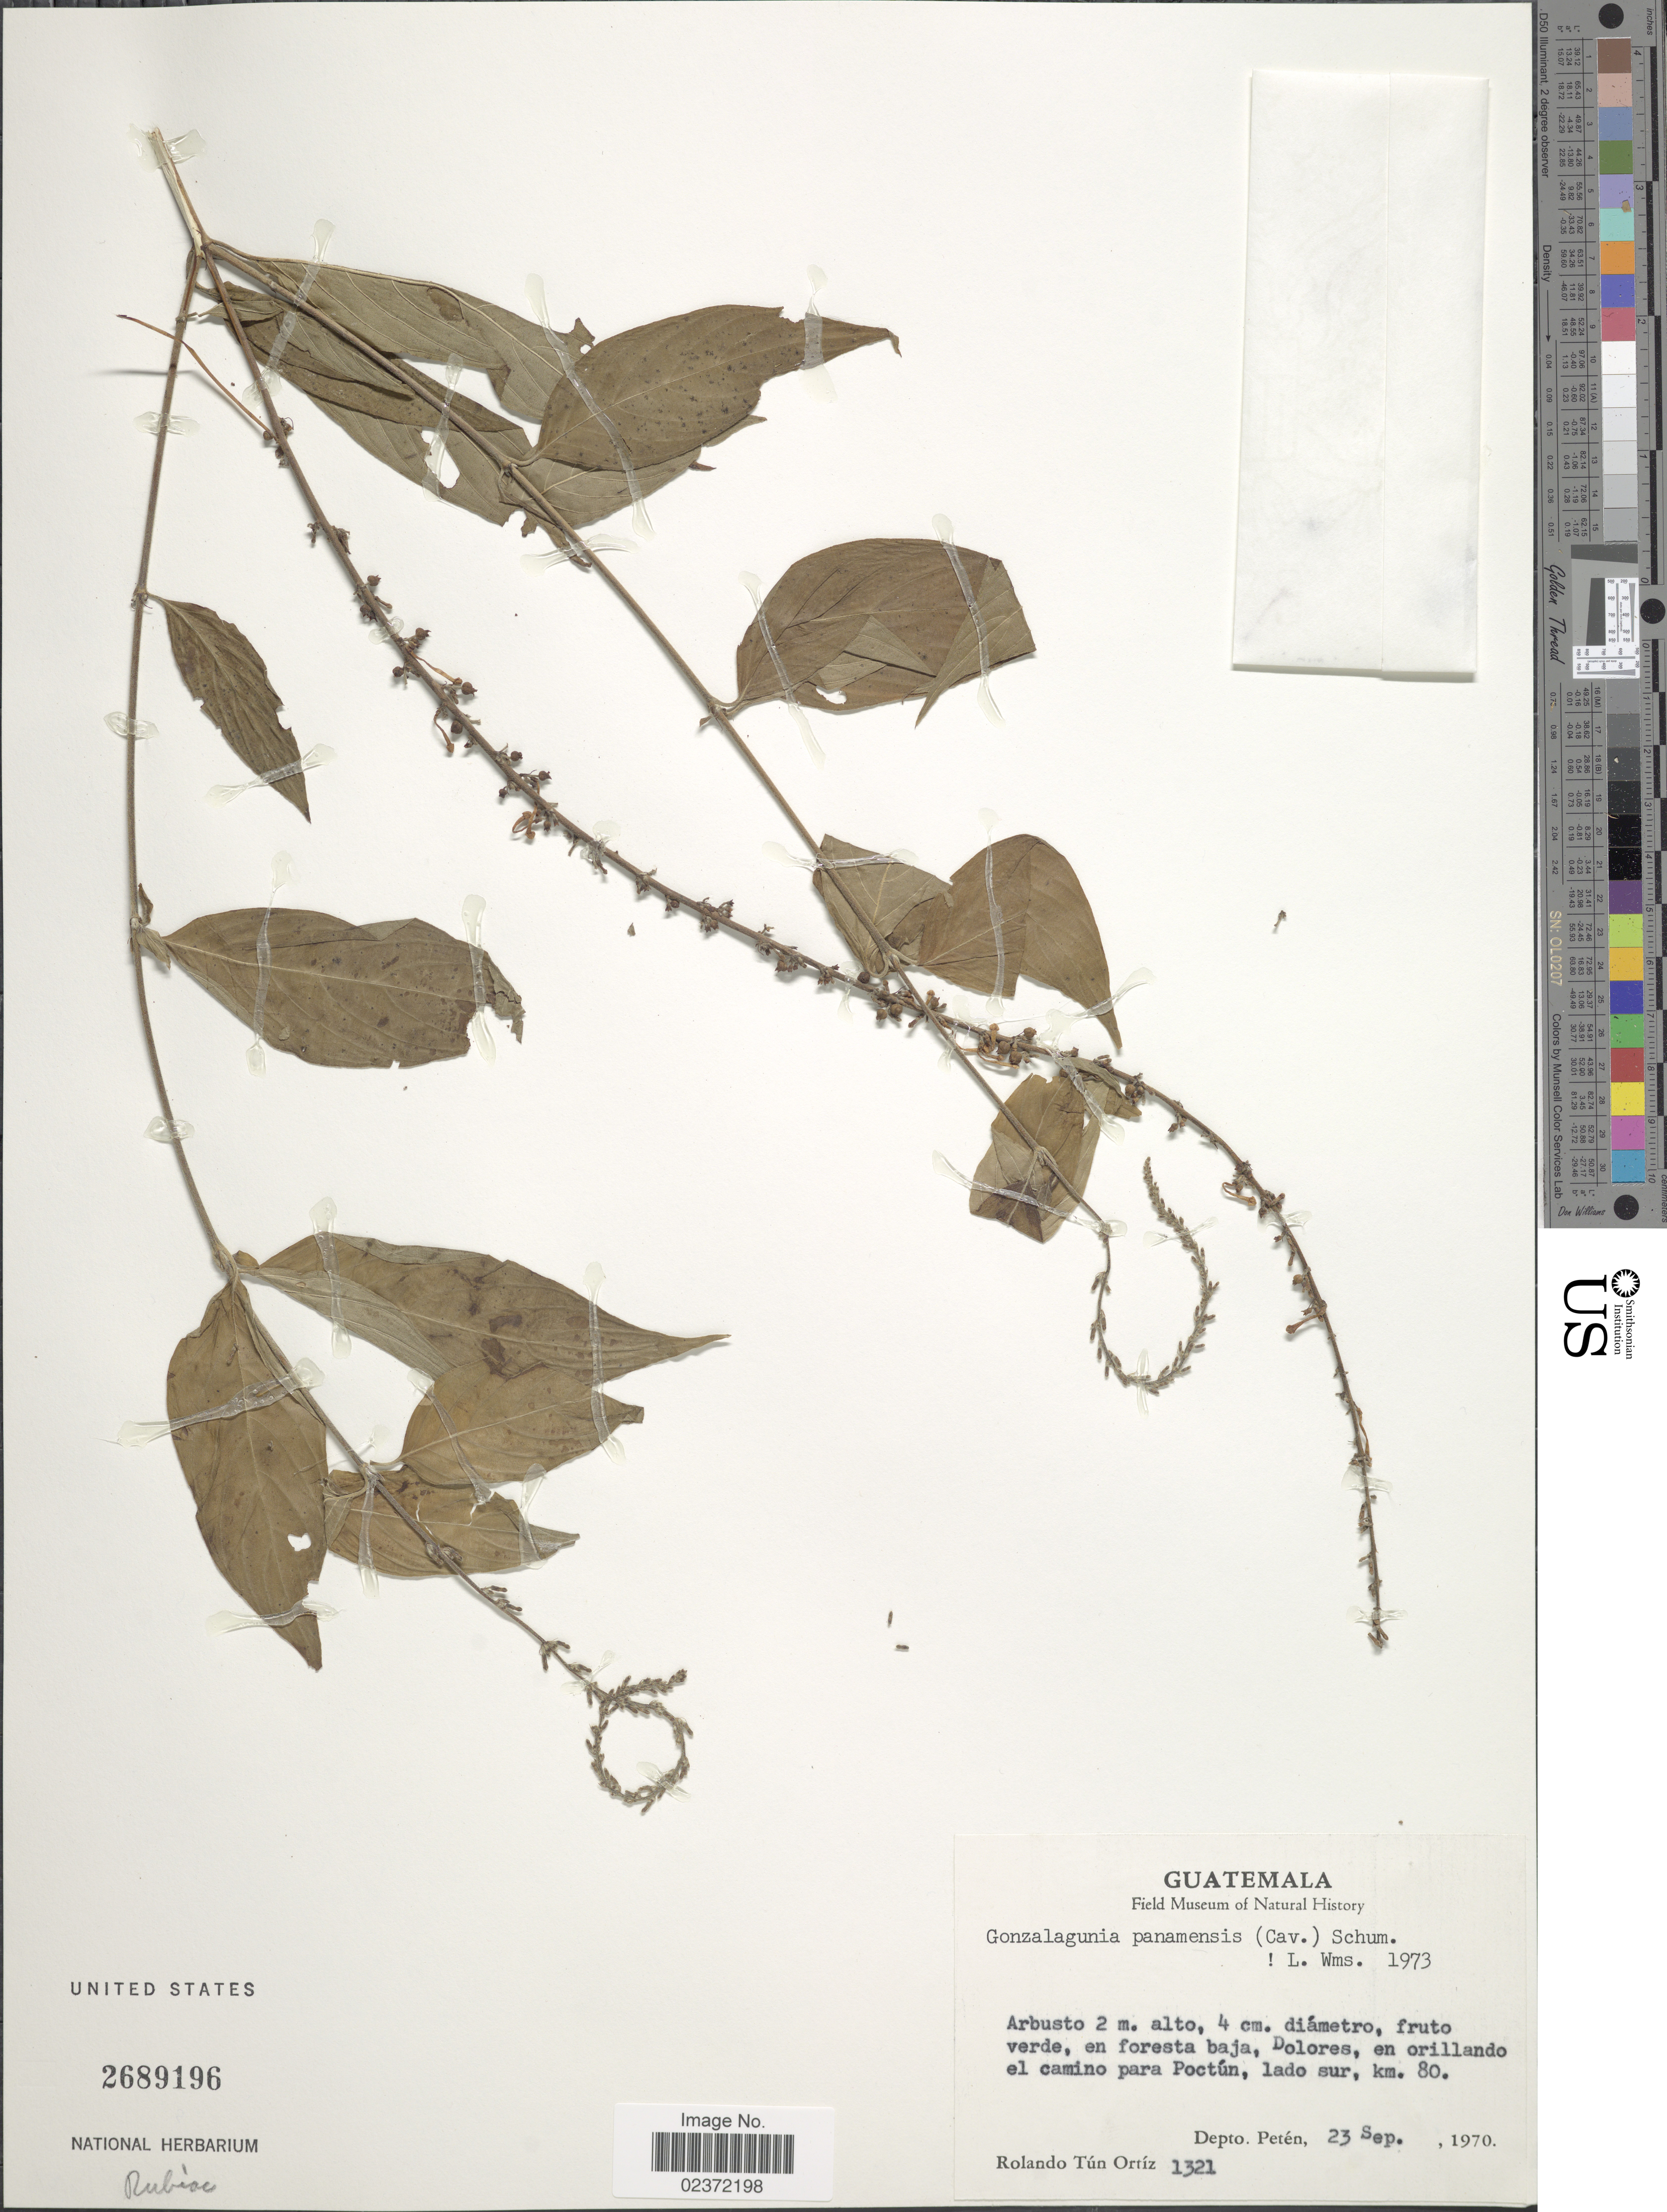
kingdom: Plantae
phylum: Tracheophyta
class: Magnoliopsida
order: Gentianales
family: Rubiaceae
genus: Gonzalagunia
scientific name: Gonzalagunia panamensis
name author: (Cav.) K. Schum.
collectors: R. Tún Ortíz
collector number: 1321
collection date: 1970-09-23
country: Guatemala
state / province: El Petén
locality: El camino para Poctun, lado sur, km. 80. Depto. Peten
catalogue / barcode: US 2689196